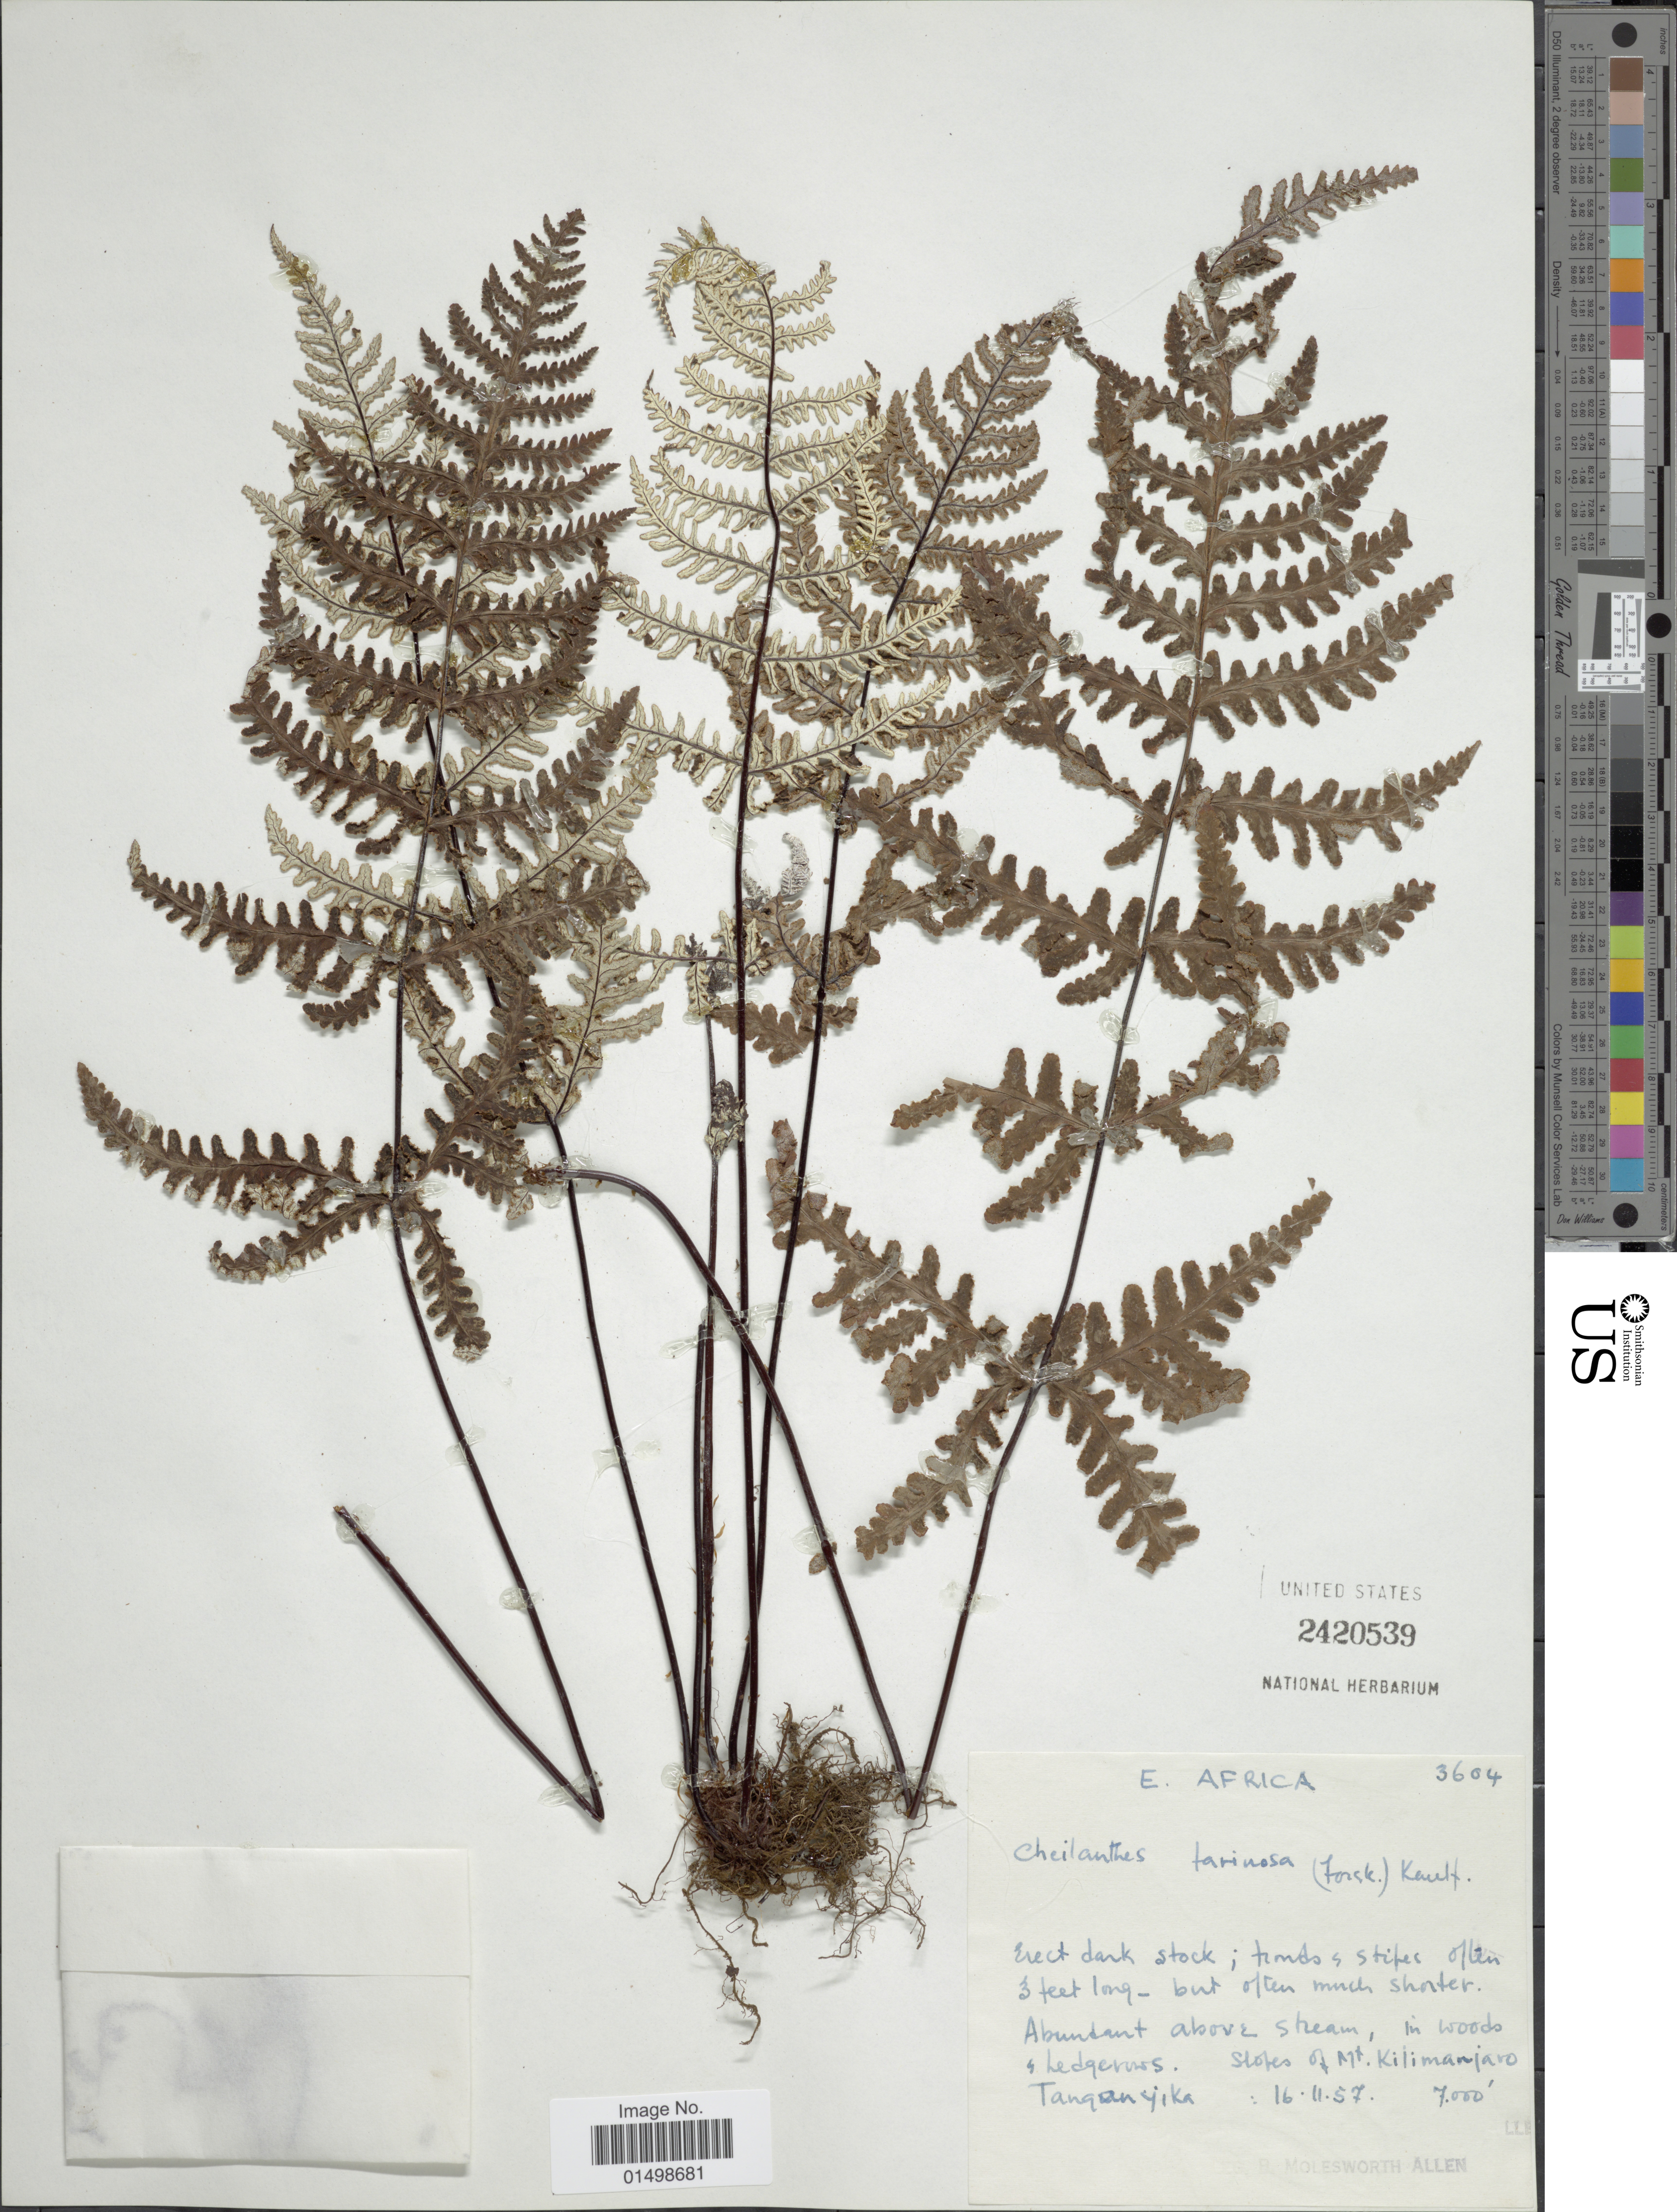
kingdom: Plantae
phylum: Tracheophyta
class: Polypodiopsida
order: Polypodiales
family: Pteridaceae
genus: Aleuritopteris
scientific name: Aleuritopteris farinosa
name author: (Forssk.) Fée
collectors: B. E. G. Molesworth-Allen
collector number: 3604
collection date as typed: Transcribed d/m/y: 16/11/57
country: Tanzania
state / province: Kilimanjaro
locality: Abundant above stream, in woods, ledgerows, slopes of Mt. Kilimanjaro, Tanganyika.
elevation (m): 2134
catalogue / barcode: US 2420539